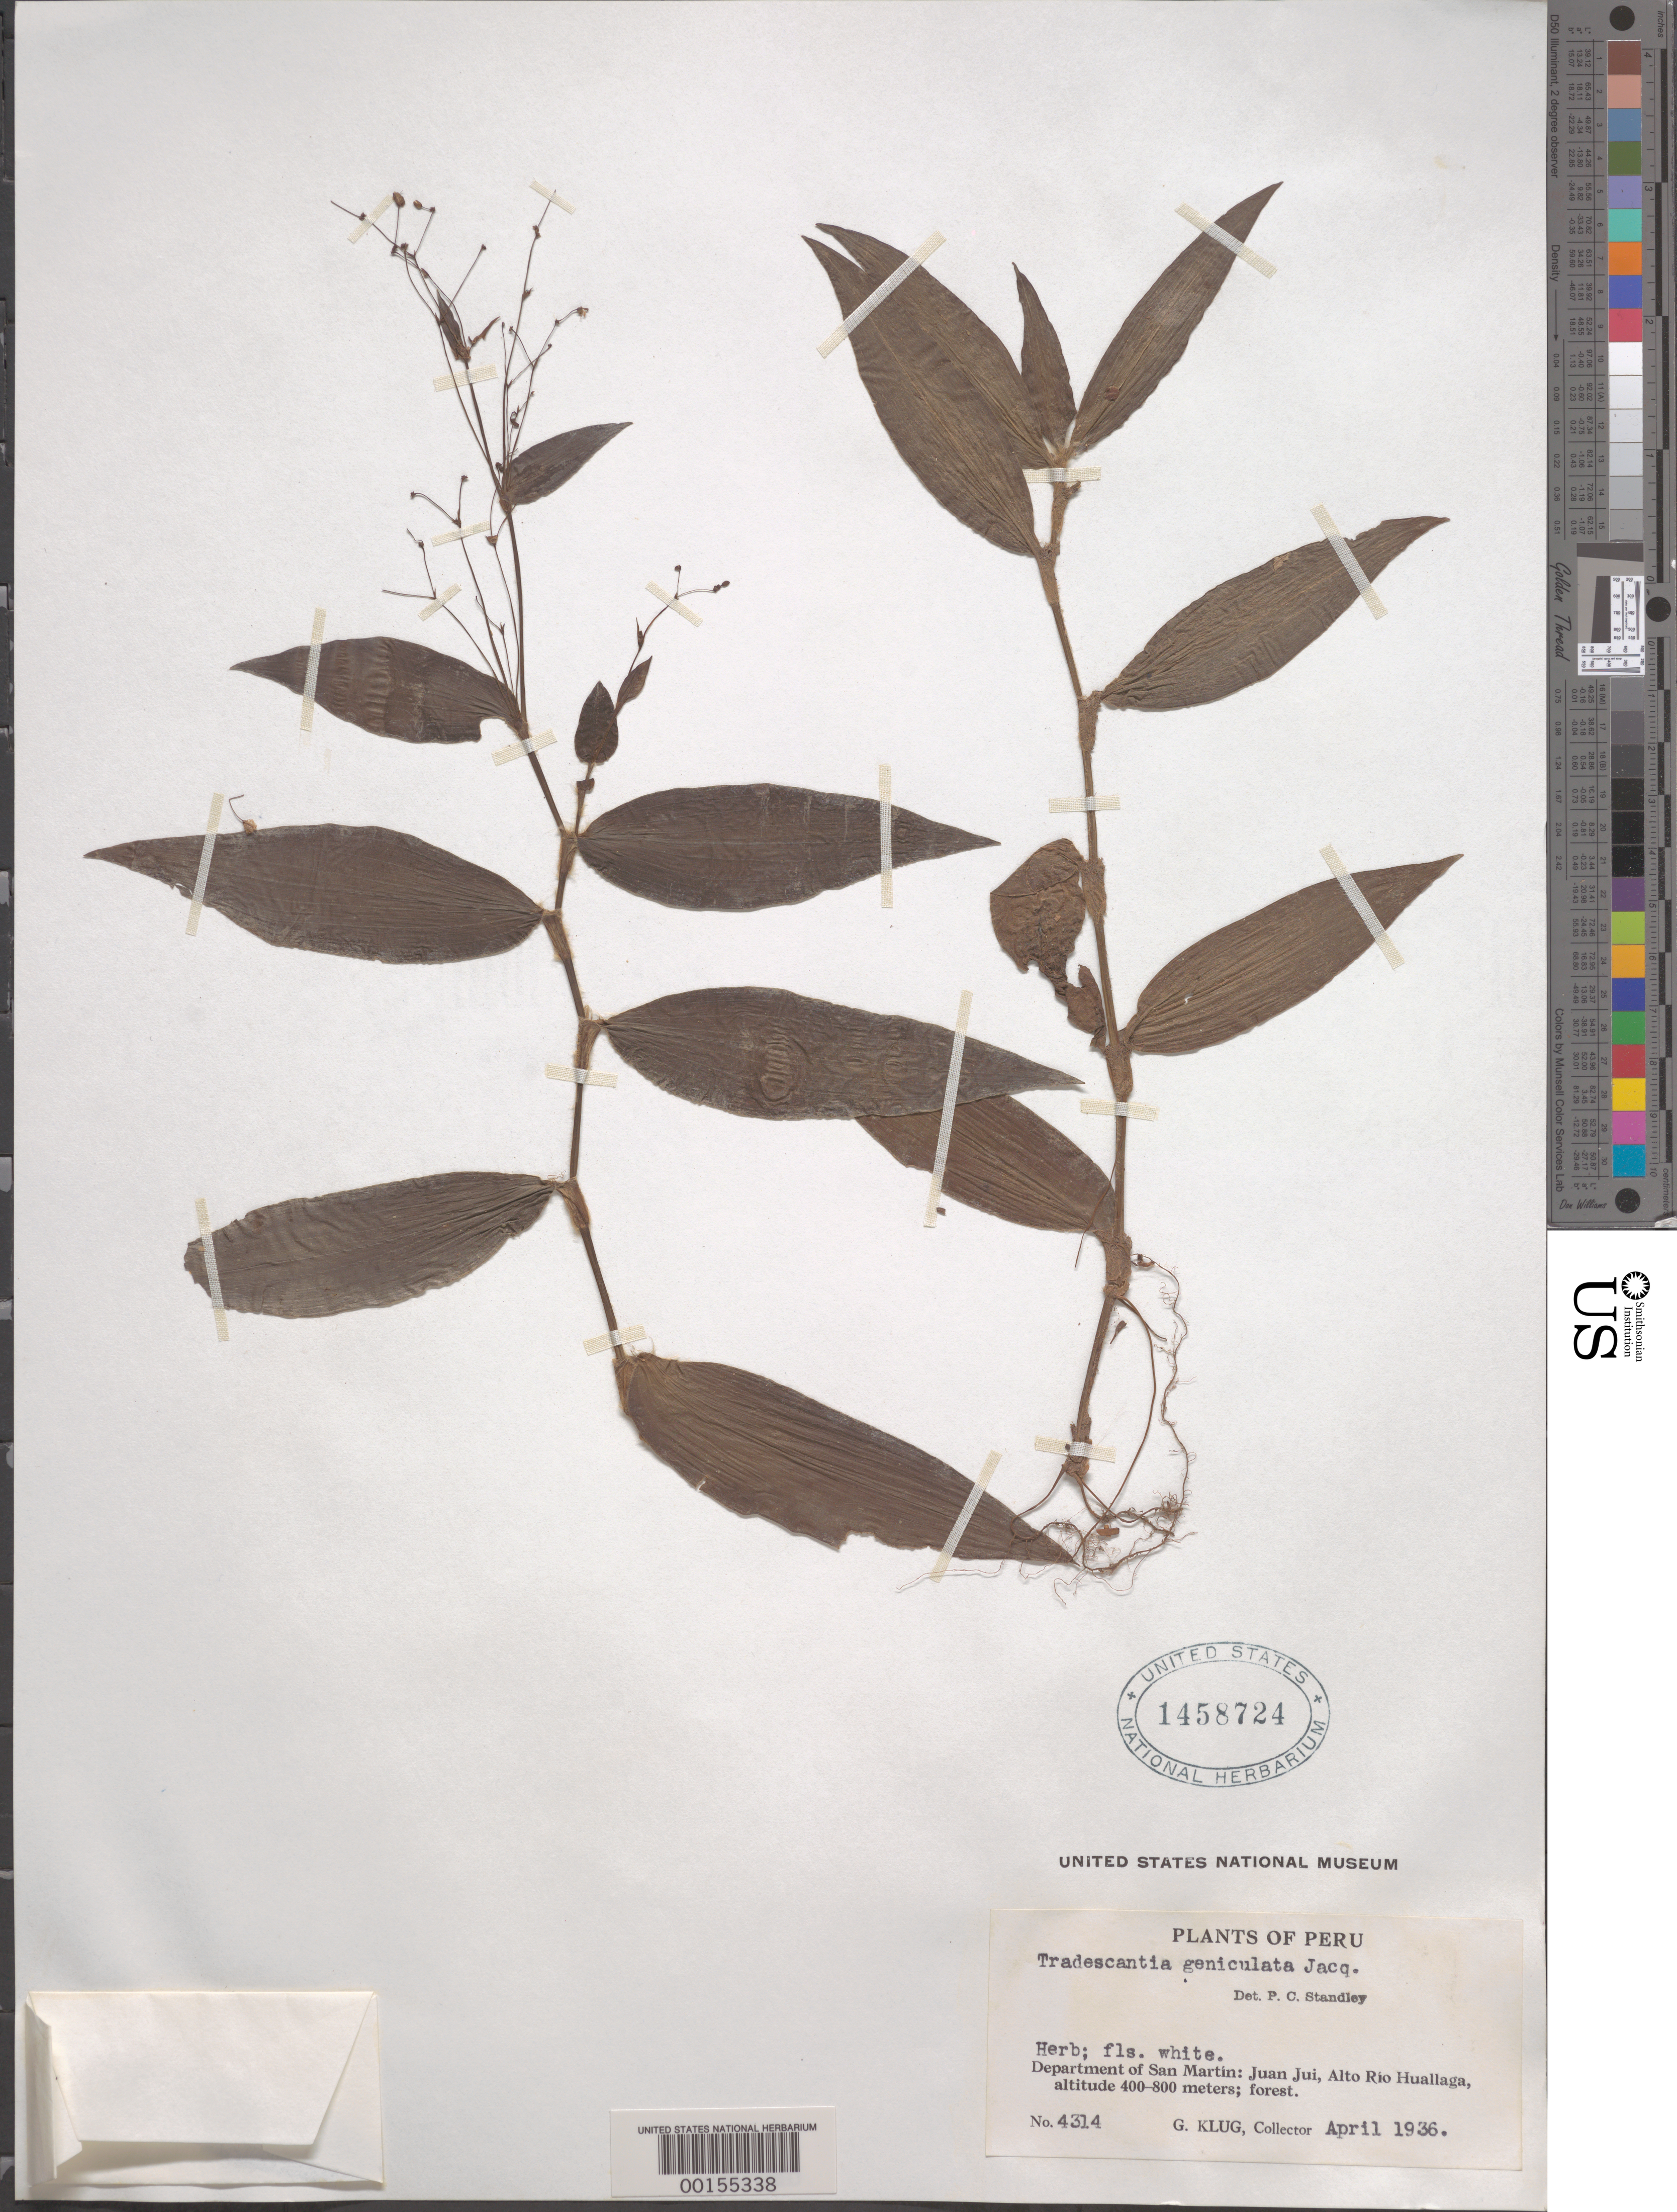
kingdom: Plantae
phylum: Tracheophyta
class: Liliopsida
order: Commelinales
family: Commelinaceae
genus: Gibasis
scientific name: Gibasis geniculata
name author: (Jacq.) Rohweder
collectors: G. Klug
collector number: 4314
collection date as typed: Apr 1936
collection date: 1936-04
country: Peru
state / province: San Martín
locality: Juan jui, alto rio huallaga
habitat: Forest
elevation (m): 400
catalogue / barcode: US 1458724